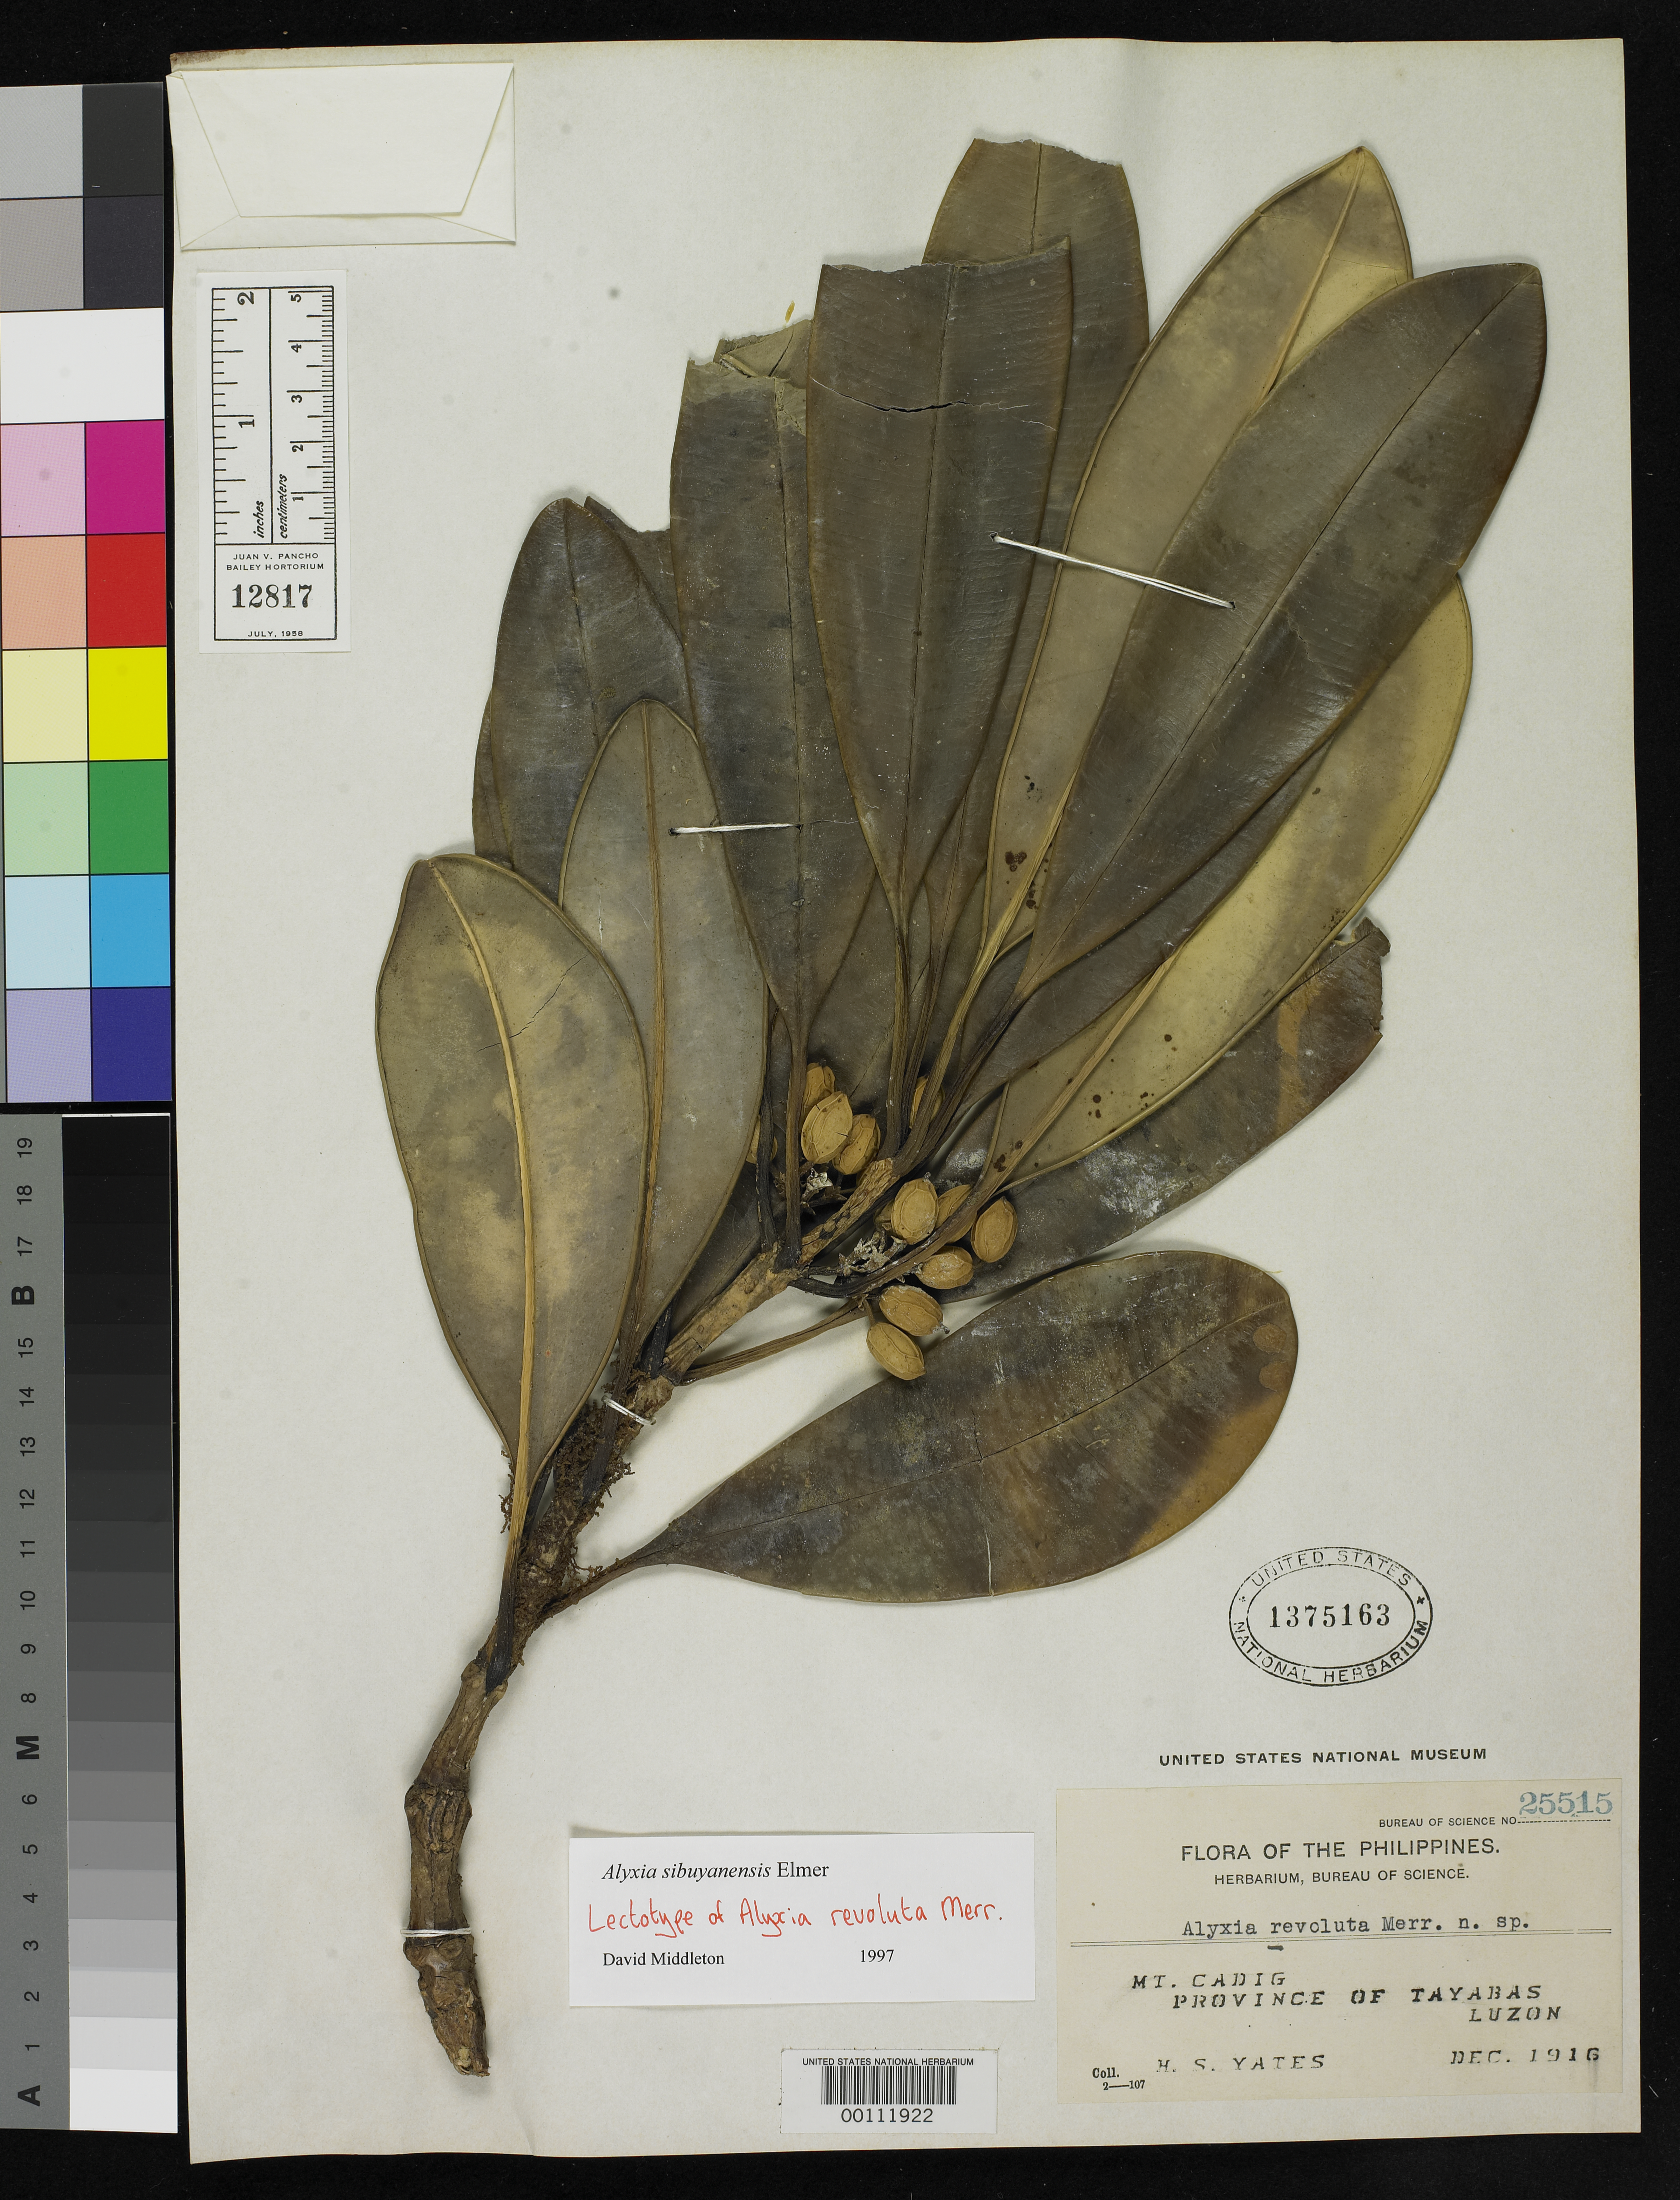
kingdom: Plantae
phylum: Tracheophyta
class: Magnoliopsida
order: Gentianales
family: Apocynaceae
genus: Alyxia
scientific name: Alyxia revoluta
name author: Merr.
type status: Isotype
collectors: H. S. Yates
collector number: Bur. Sci. 25515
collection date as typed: Dec 1914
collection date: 1914-12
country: Philippines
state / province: Calabarzon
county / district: Quezon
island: Luzon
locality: Mt. Cadig.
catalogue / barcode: US 1375163